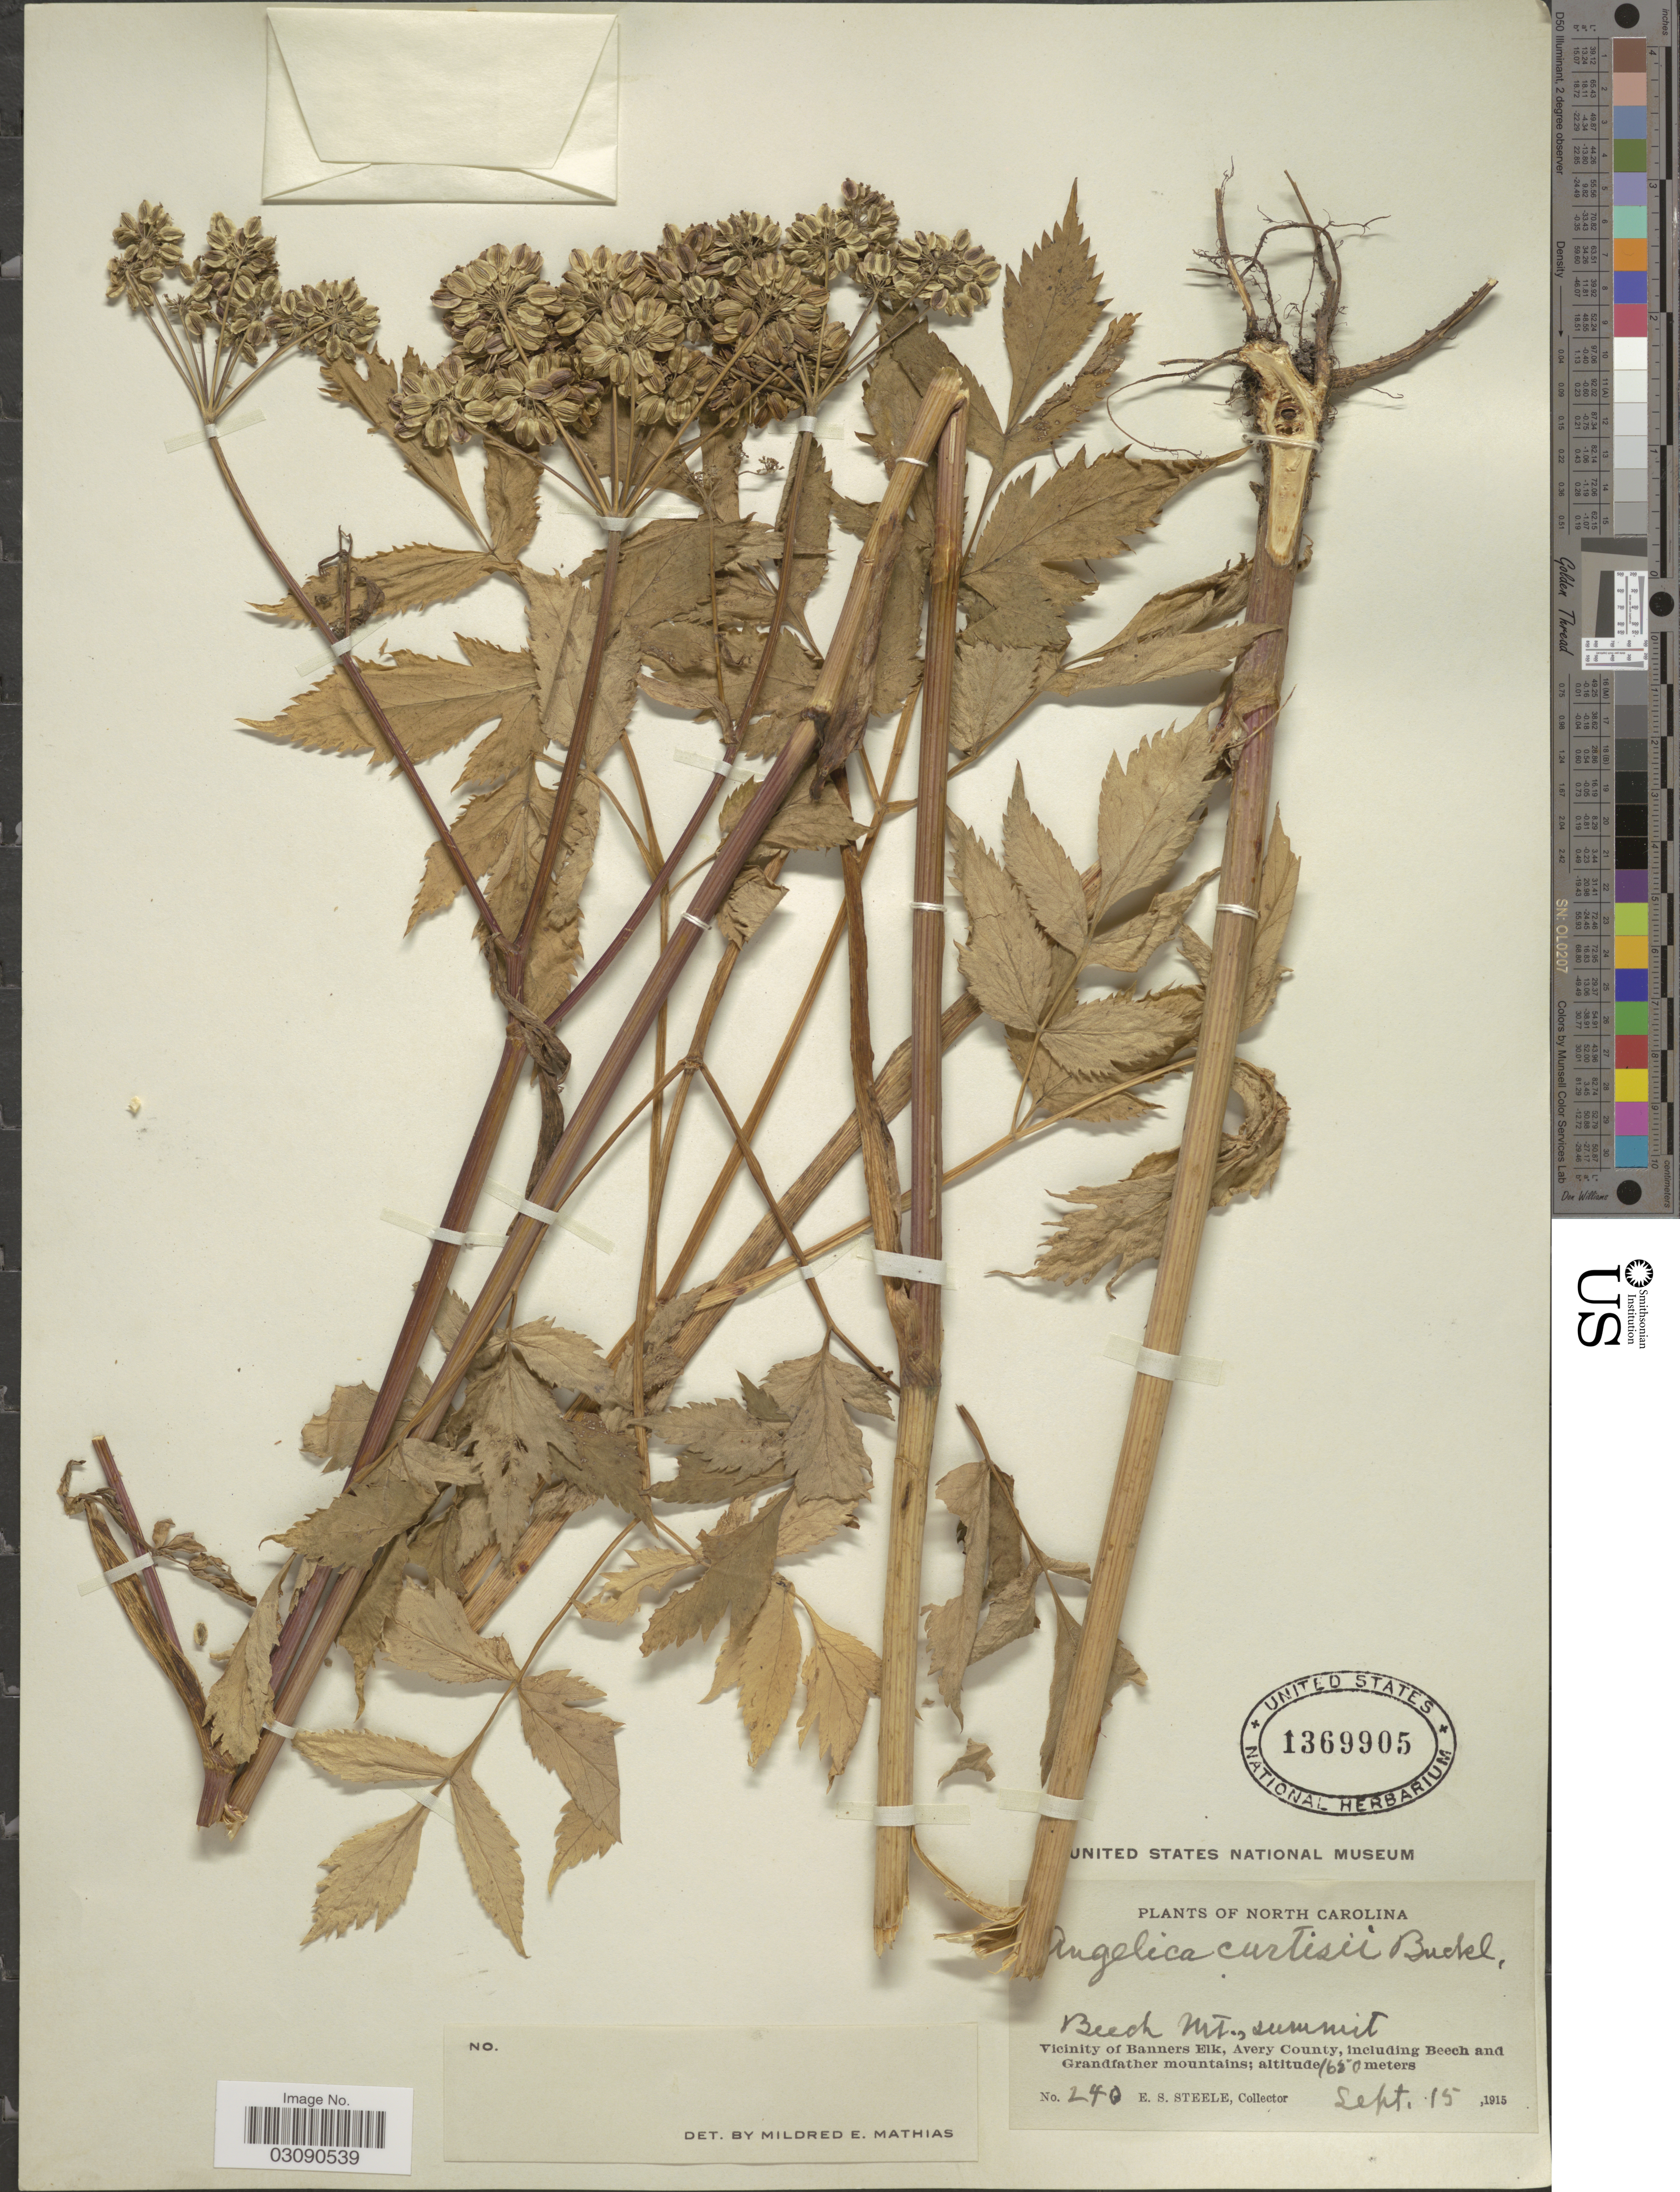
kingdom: Plantae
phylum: Tracheophyta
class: Magnoliopsida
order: Apiales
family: Apiaceae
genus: Angelica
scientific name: Angelica triquinata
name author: Michx.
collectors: E. Steele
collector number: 240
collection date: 1915-09-15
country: United States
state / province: North Carolina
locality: Beech Mt., summit. Vicinity of Banners Elk, Avery County, including Beech and Grandfather mountains.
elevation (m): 1650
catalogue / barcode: US 1369905